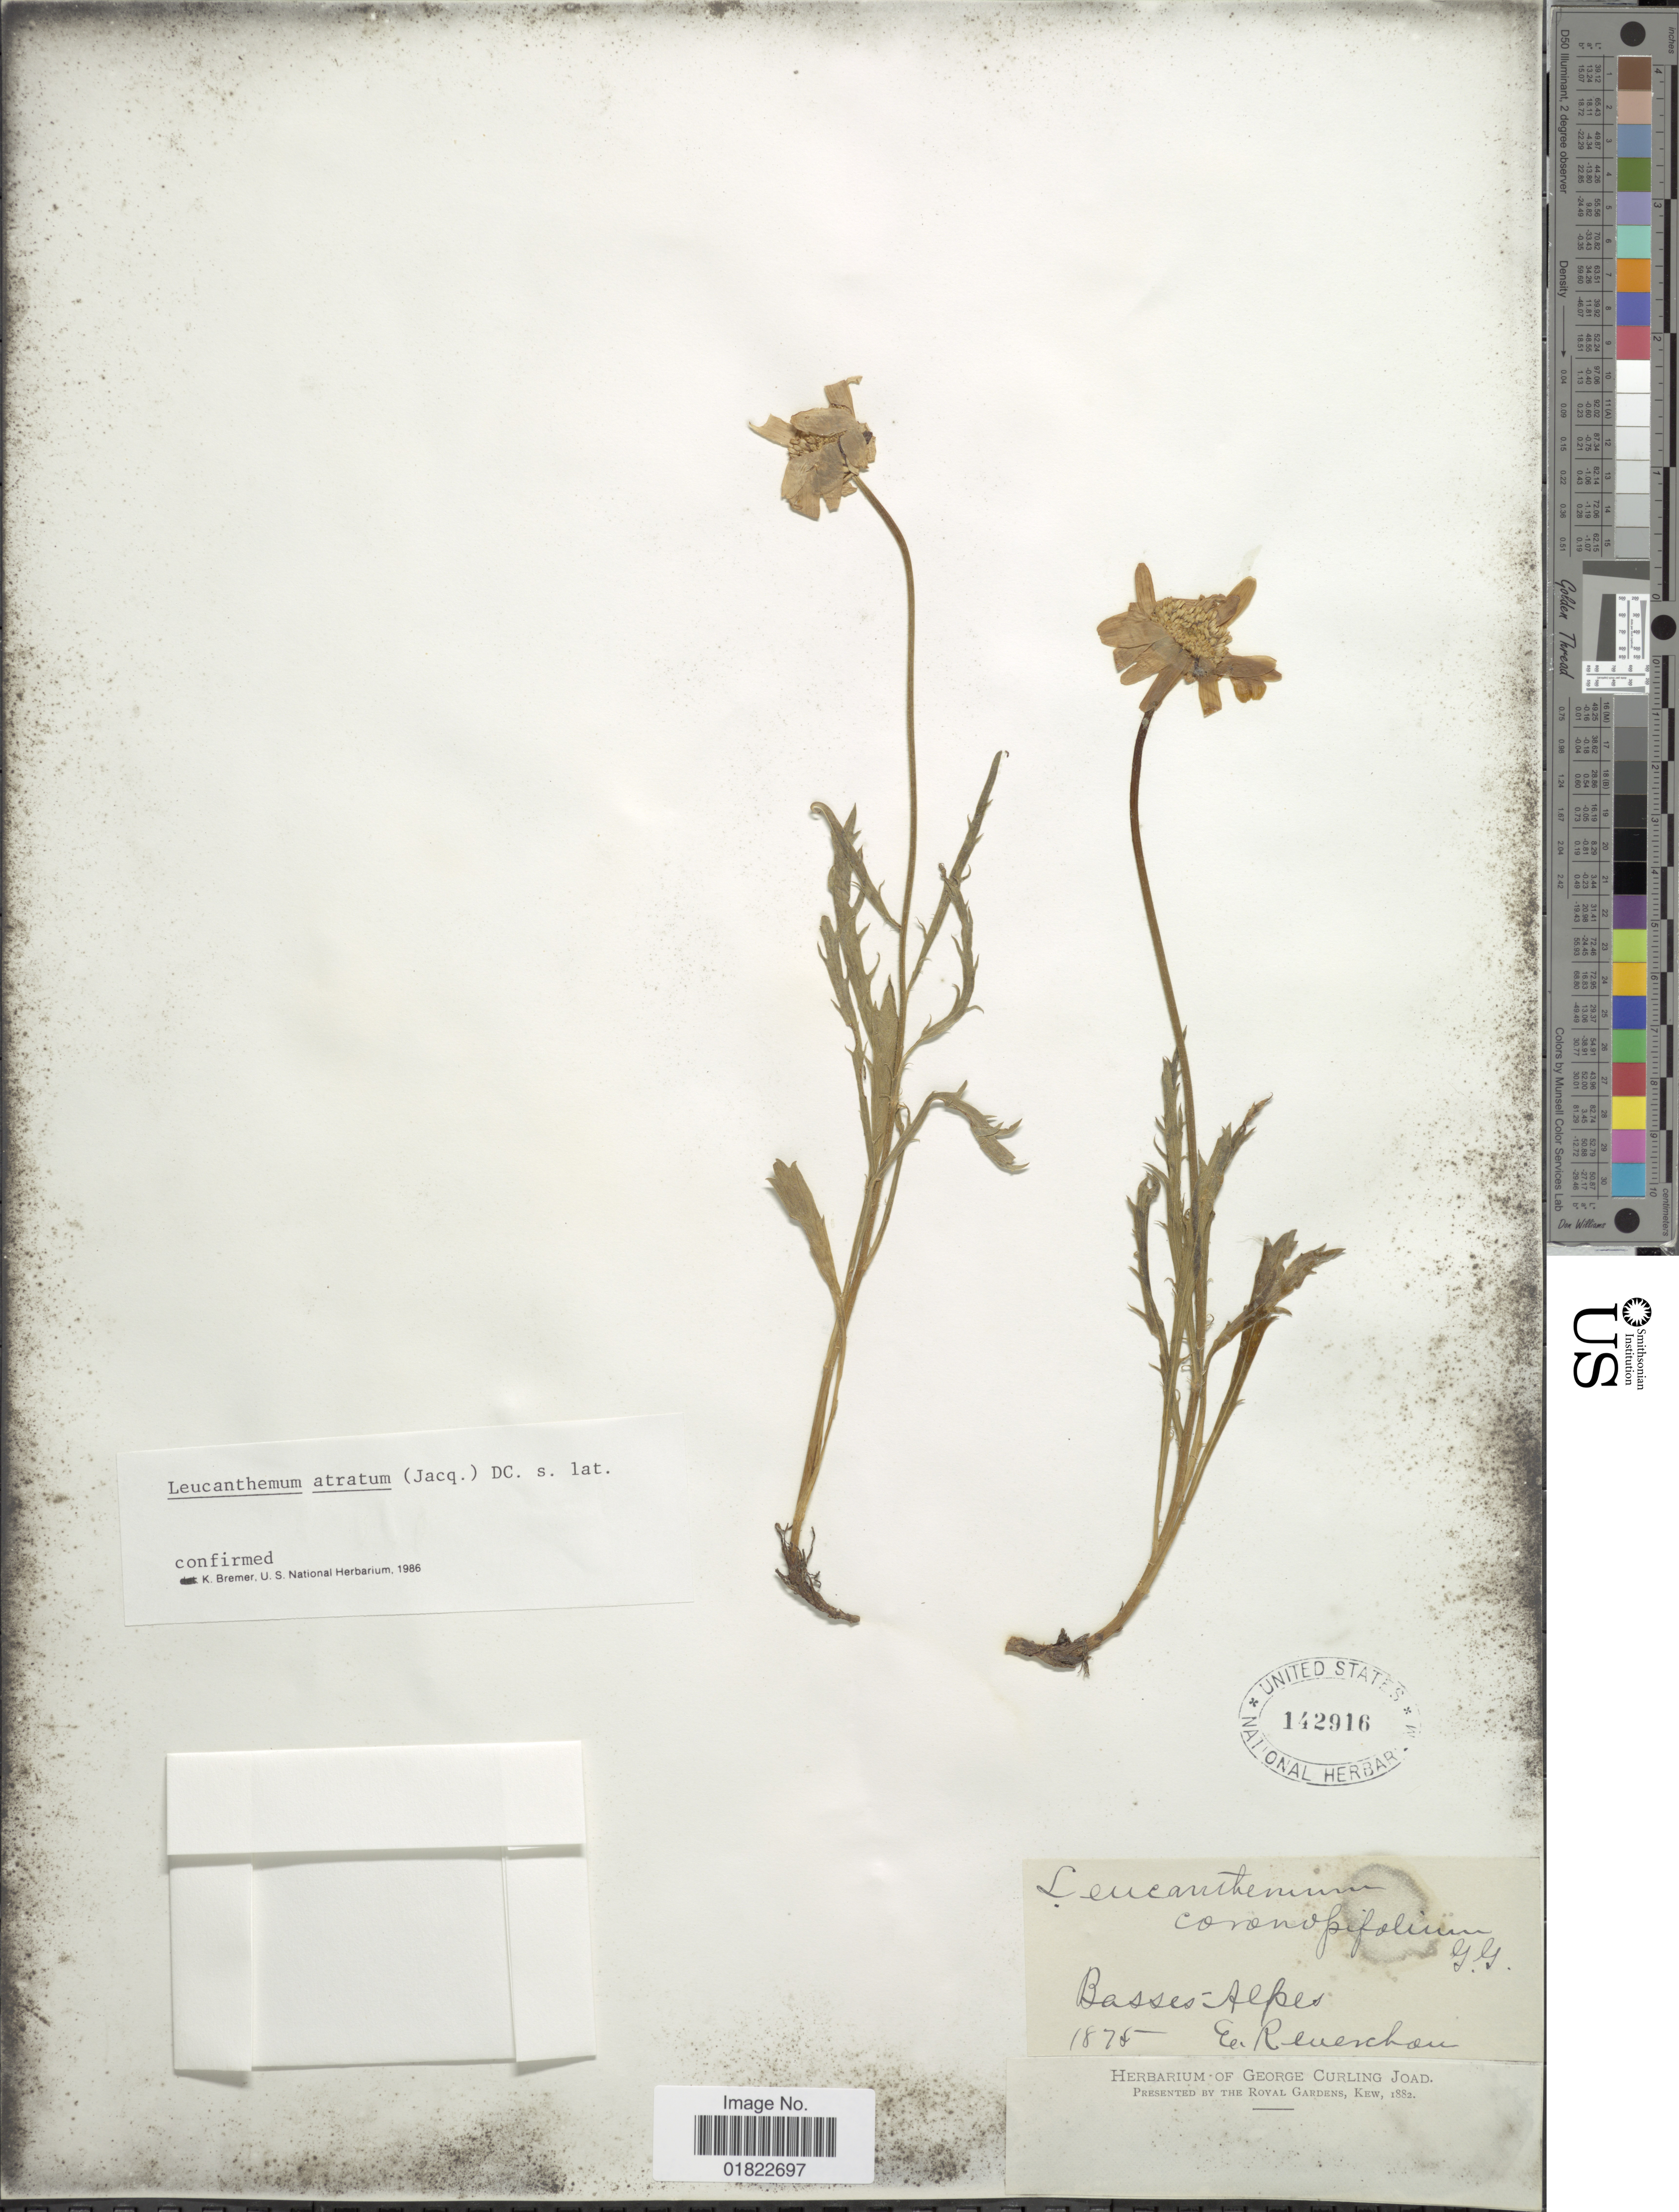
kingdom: Plantae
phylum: Tracheophyta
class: Magnoliopsida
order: Asterales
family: Asteraceae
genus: Leucanthemum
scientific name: Leucanthemum atratum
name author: (Jacq.) DC.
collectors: E. Reverchon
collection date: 1878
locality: Basses - Alpes.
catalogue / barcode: US 142916